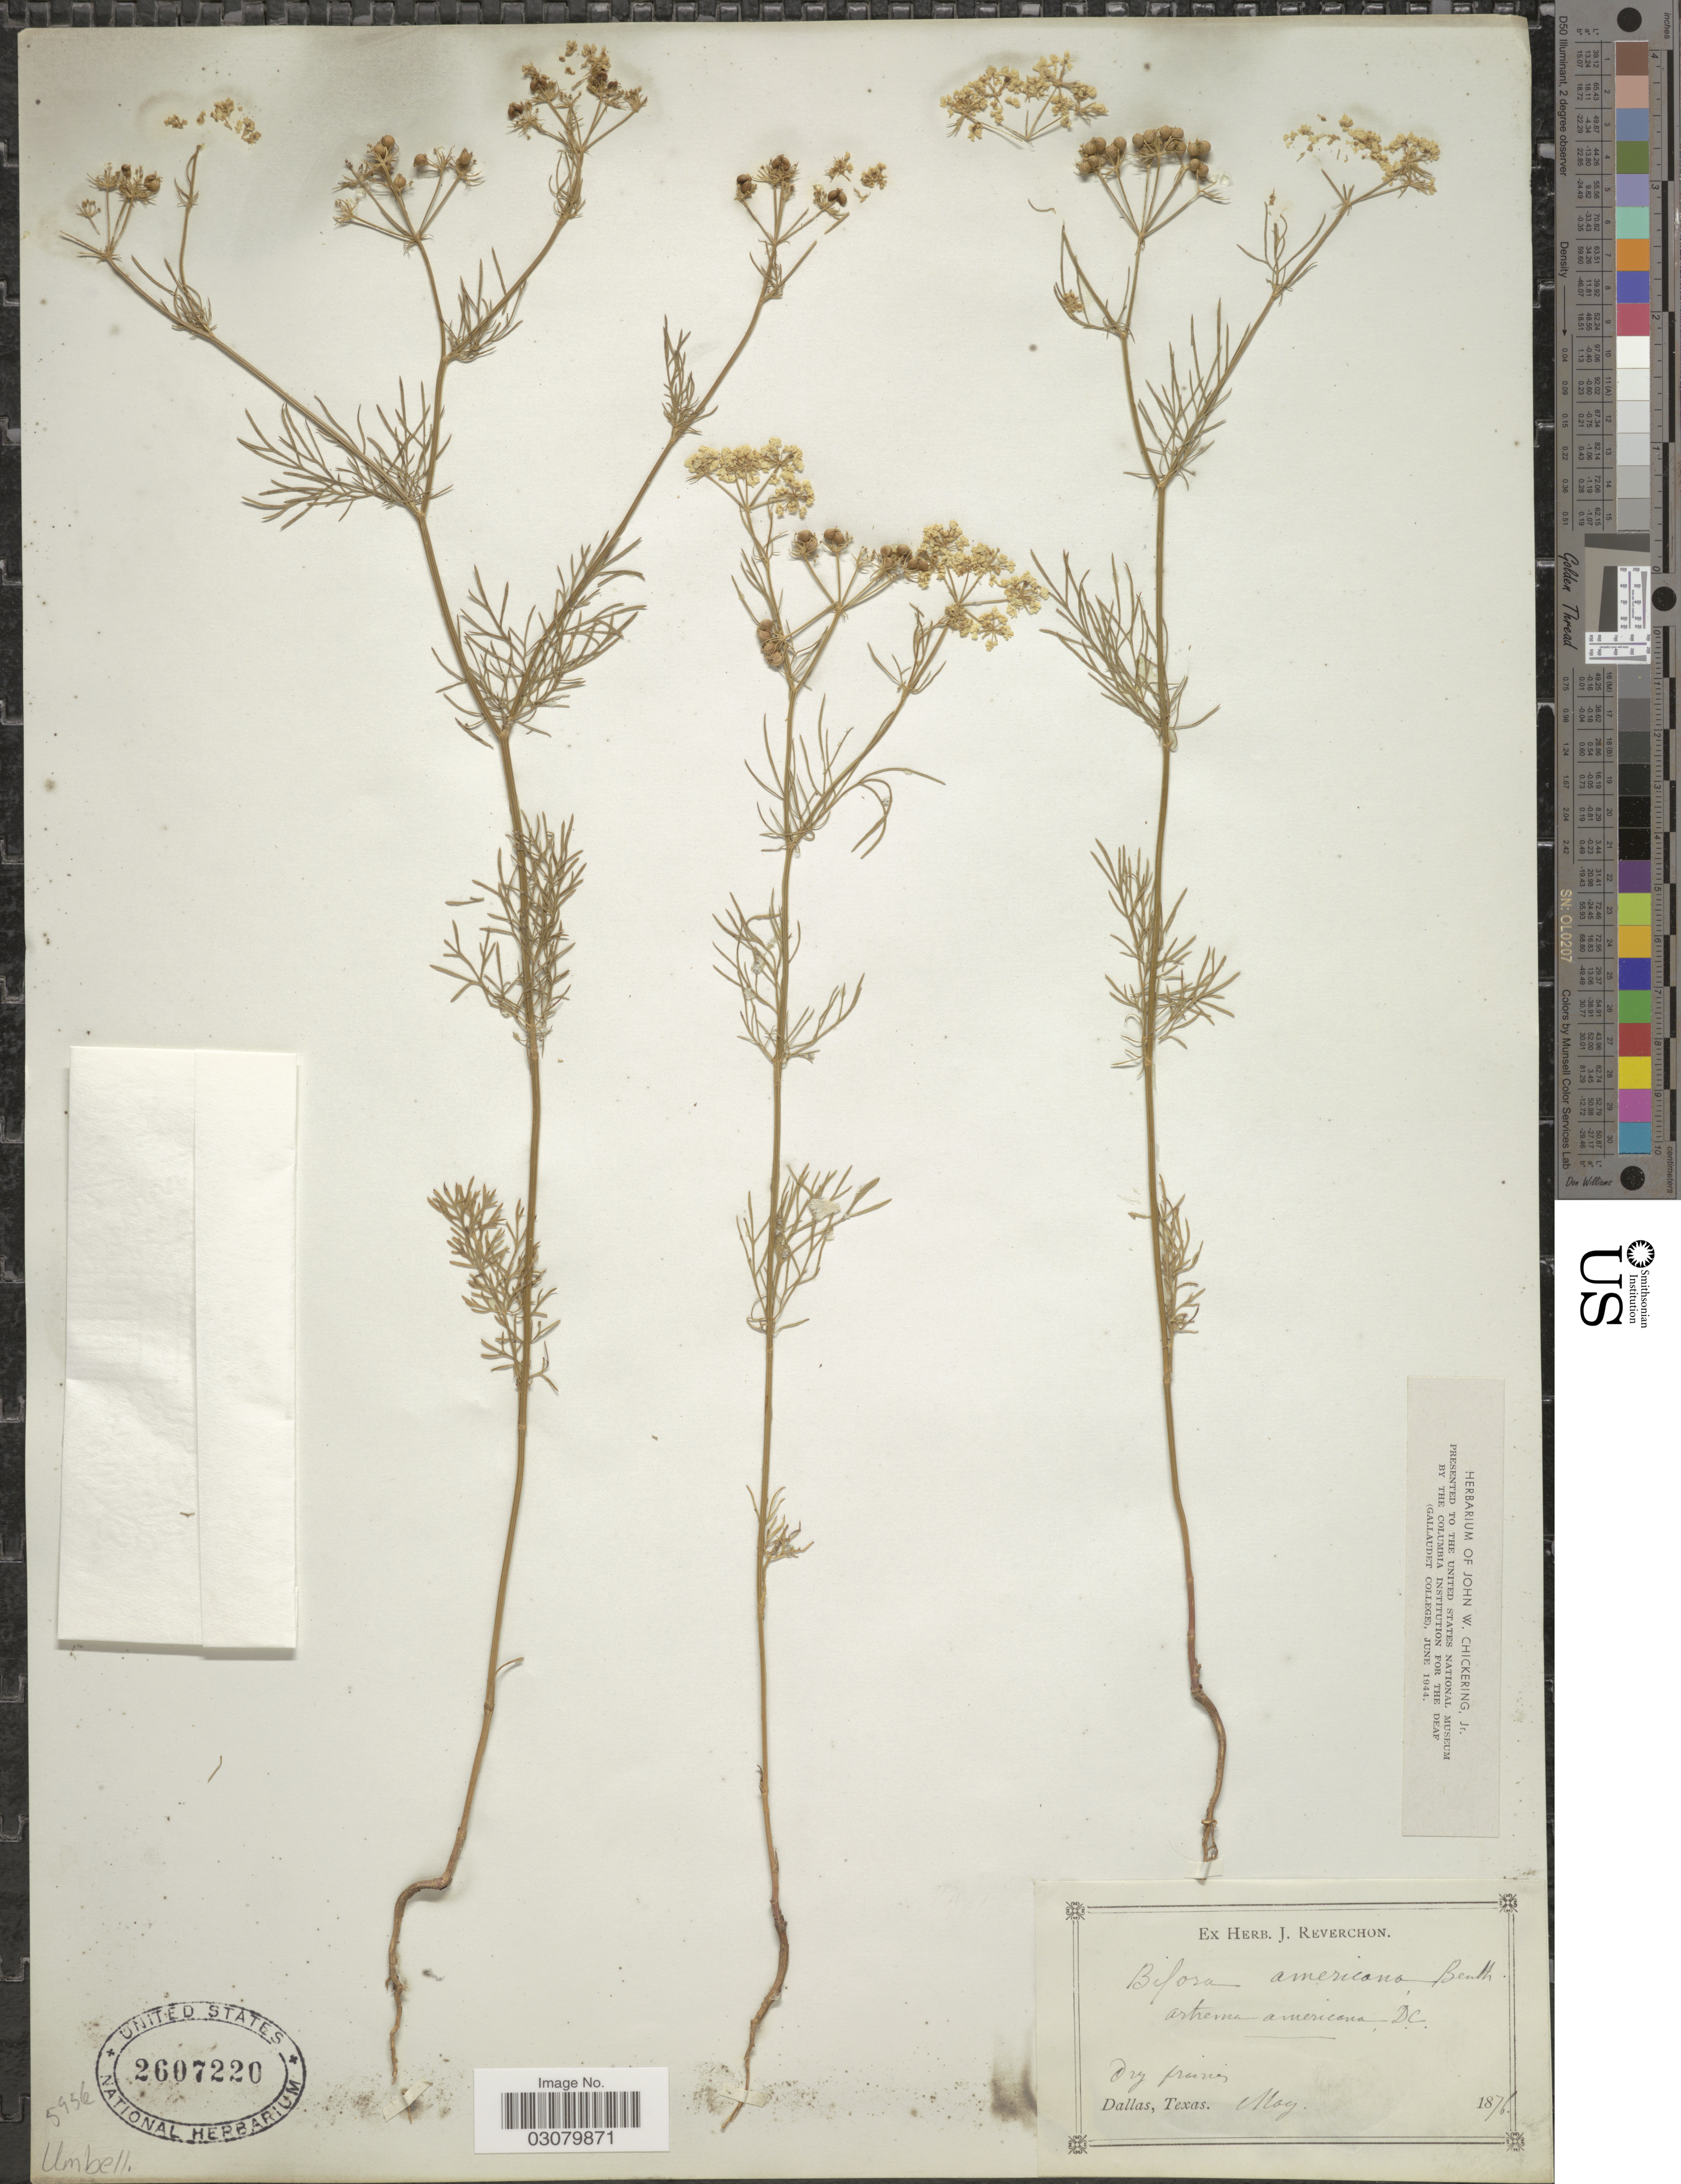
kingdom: Plantae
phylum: Tracheophyta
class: Magnoliopsida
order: Apiales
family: Apiaceae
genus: Bifora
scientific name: Bifora americana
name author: (DC.) Benth. & Hook. f. ex S. Watson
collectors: ex herb. J. Reverchon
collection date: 1876-05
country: United States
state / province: Texas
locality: Dallas.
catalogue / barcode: US 2607220